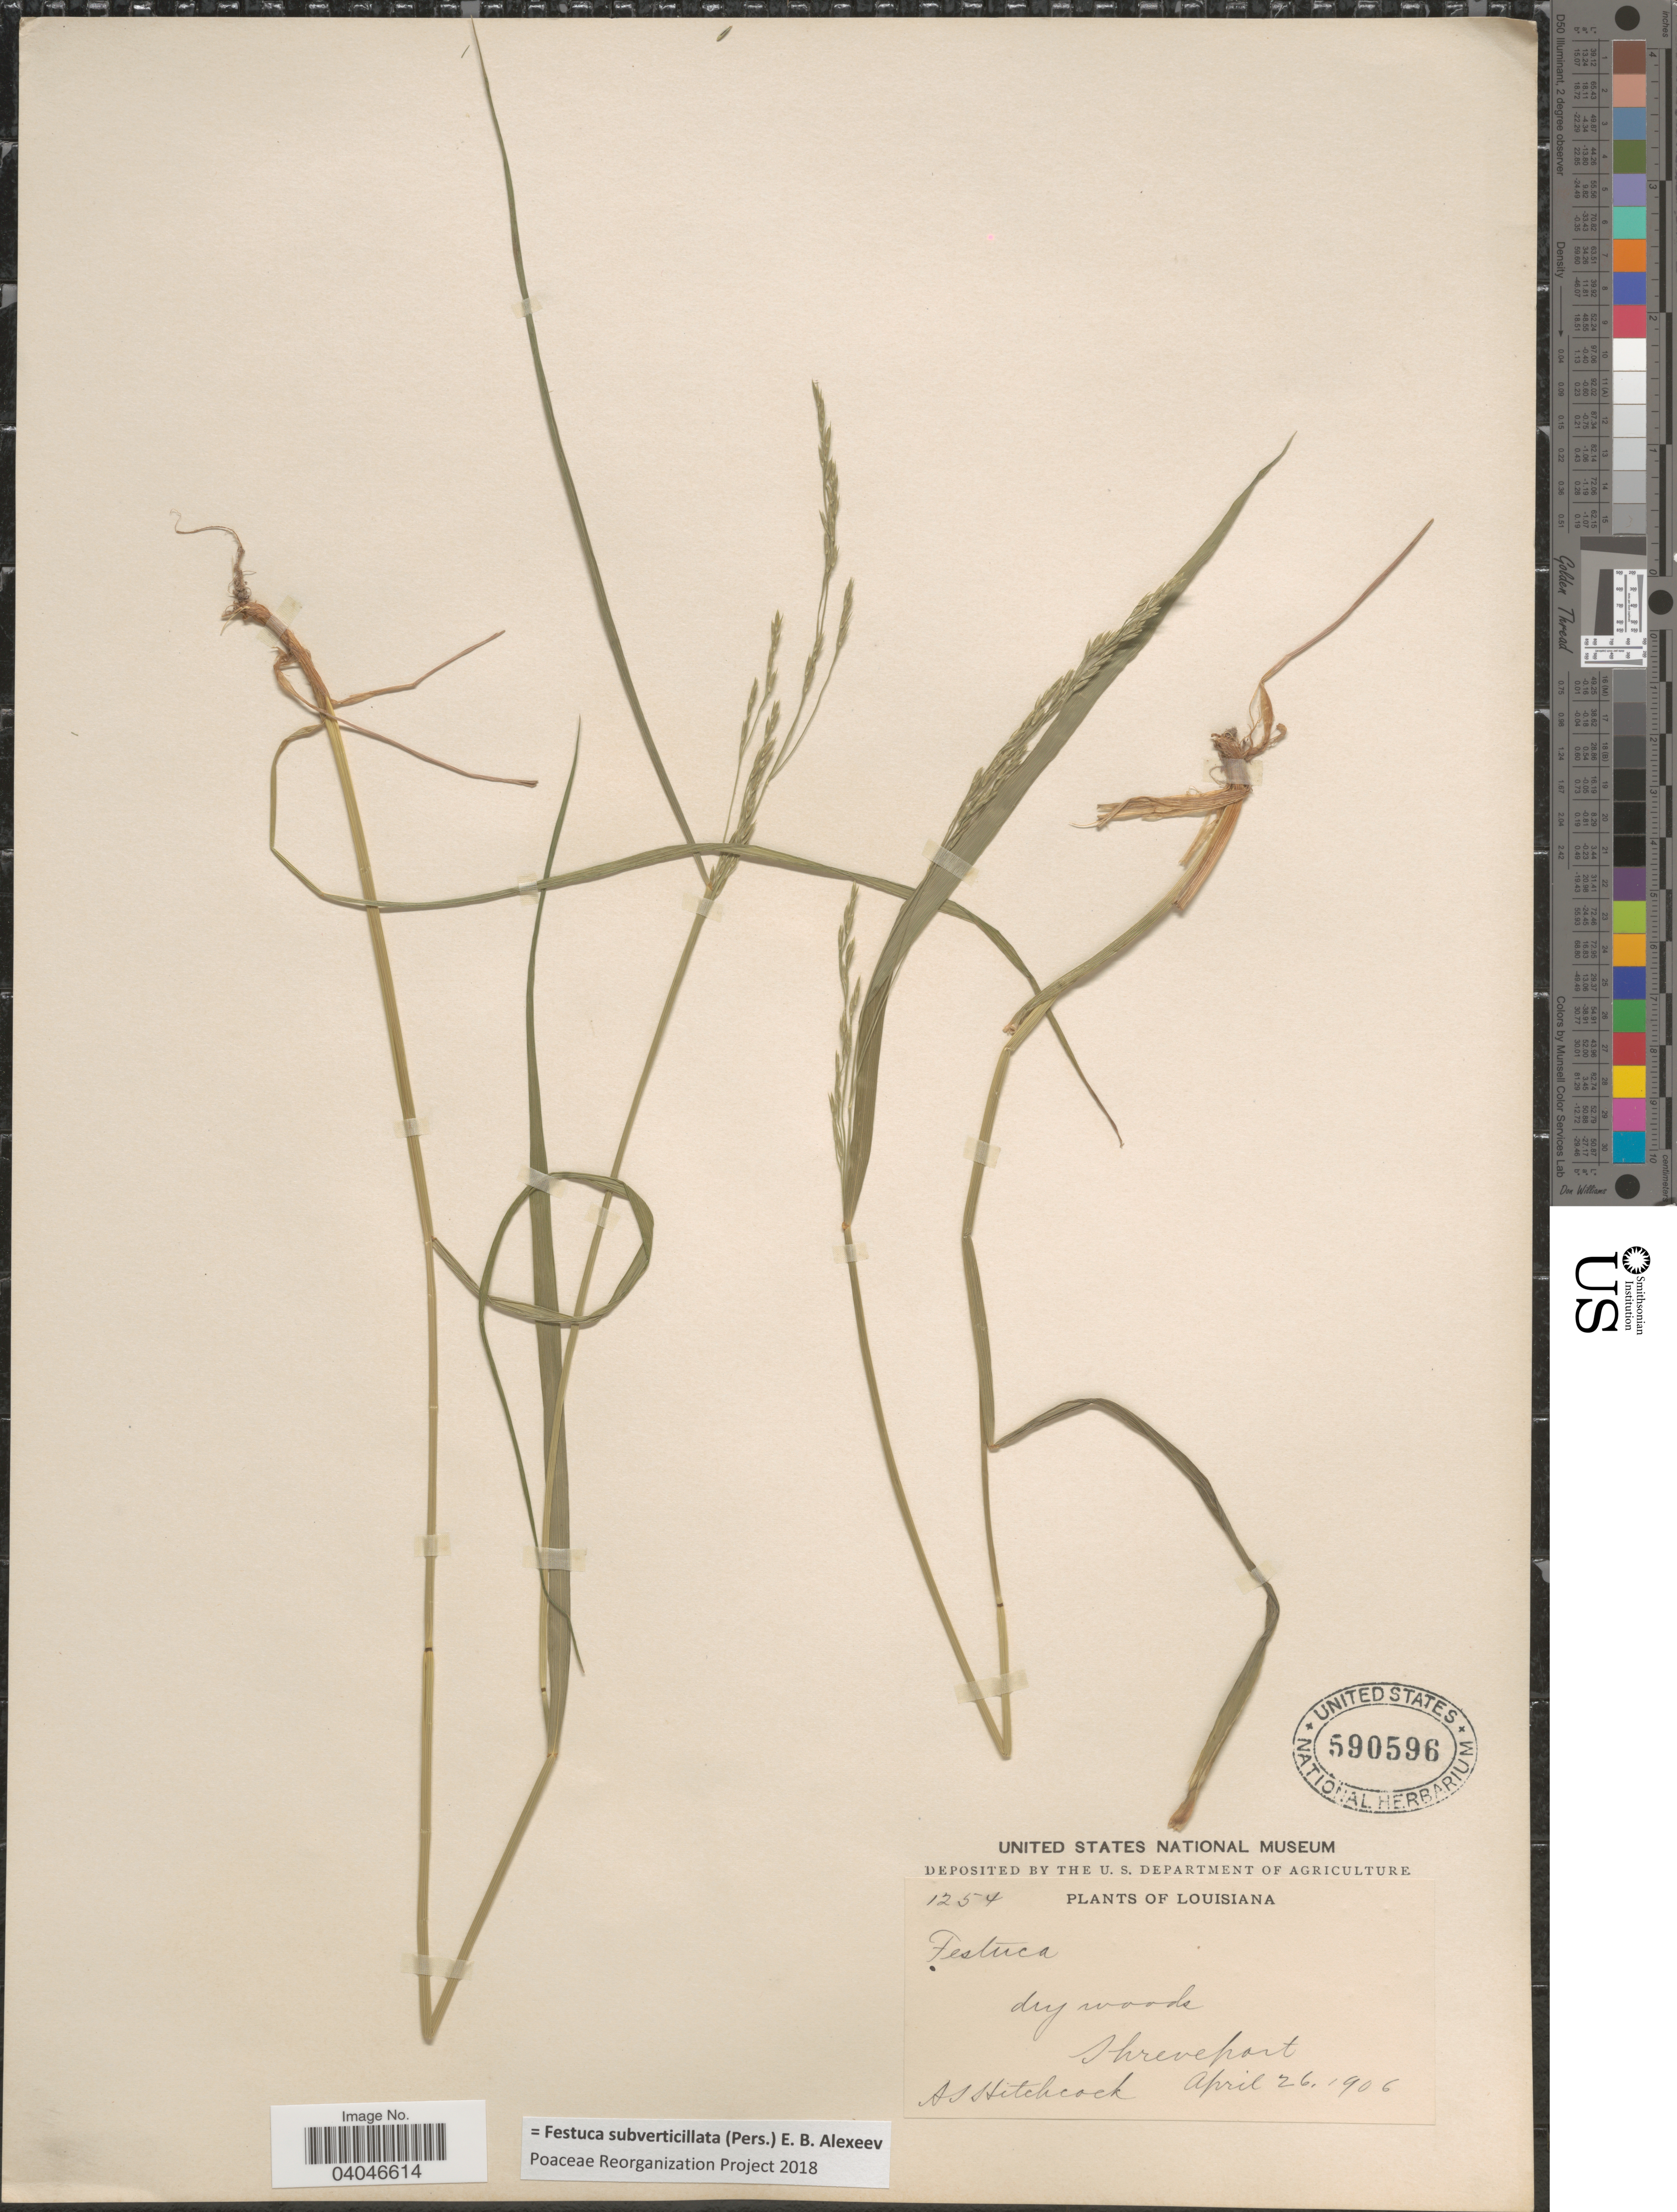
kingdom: Plantae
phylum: Tracheophyta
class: Liliopsida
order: Poales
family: Poaceae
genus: Festuca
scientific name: Festuca subverticillata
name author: (Pers.) E.B. Alexeev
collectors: A. S. Hitchcock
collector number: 1254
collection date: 1906-04-26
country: United States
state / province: Louisiana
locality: Shreveport.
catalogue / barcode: US 590596